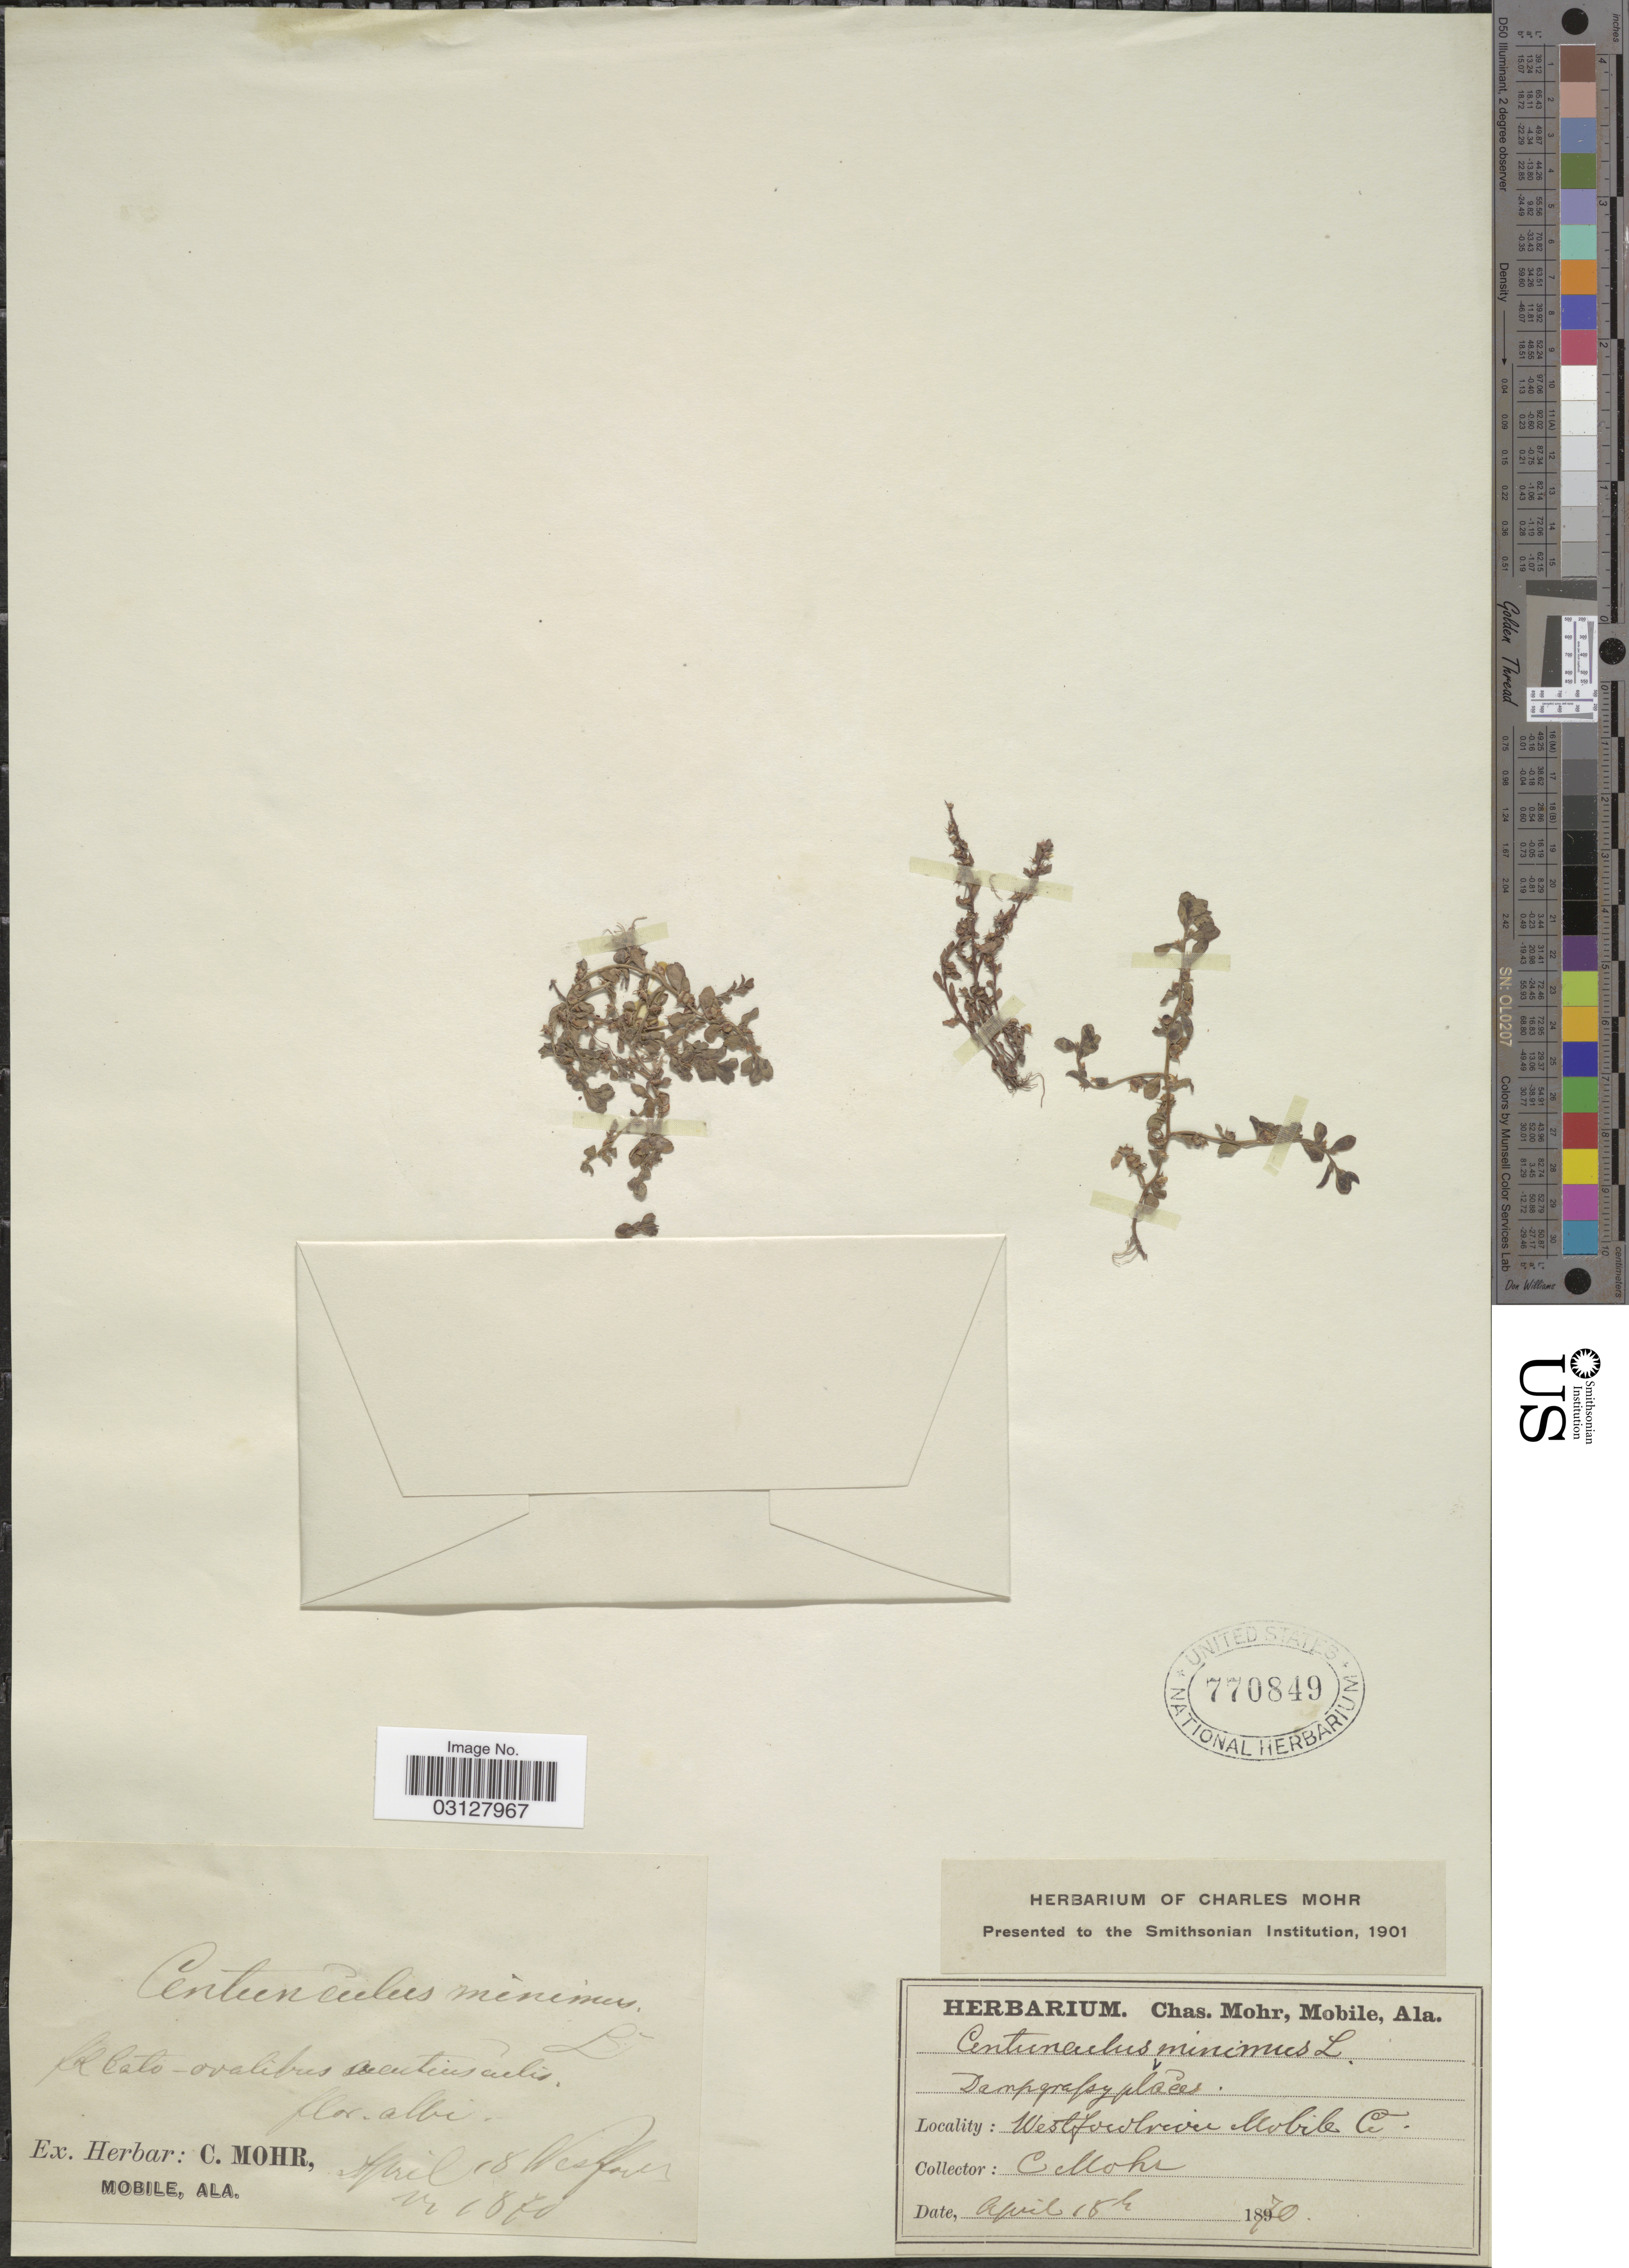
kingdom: Plantae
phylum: Tracheophyta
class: Magnoliopsida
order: Ericales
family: Primulaceae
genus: Centunculus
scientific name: Centunculus minimus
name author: L.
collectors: Mohr, C. T. (herbarium)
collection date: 1870-04-18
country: United States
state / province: Alabama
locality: Westford River, Mobile Co.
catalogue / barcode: US 770849